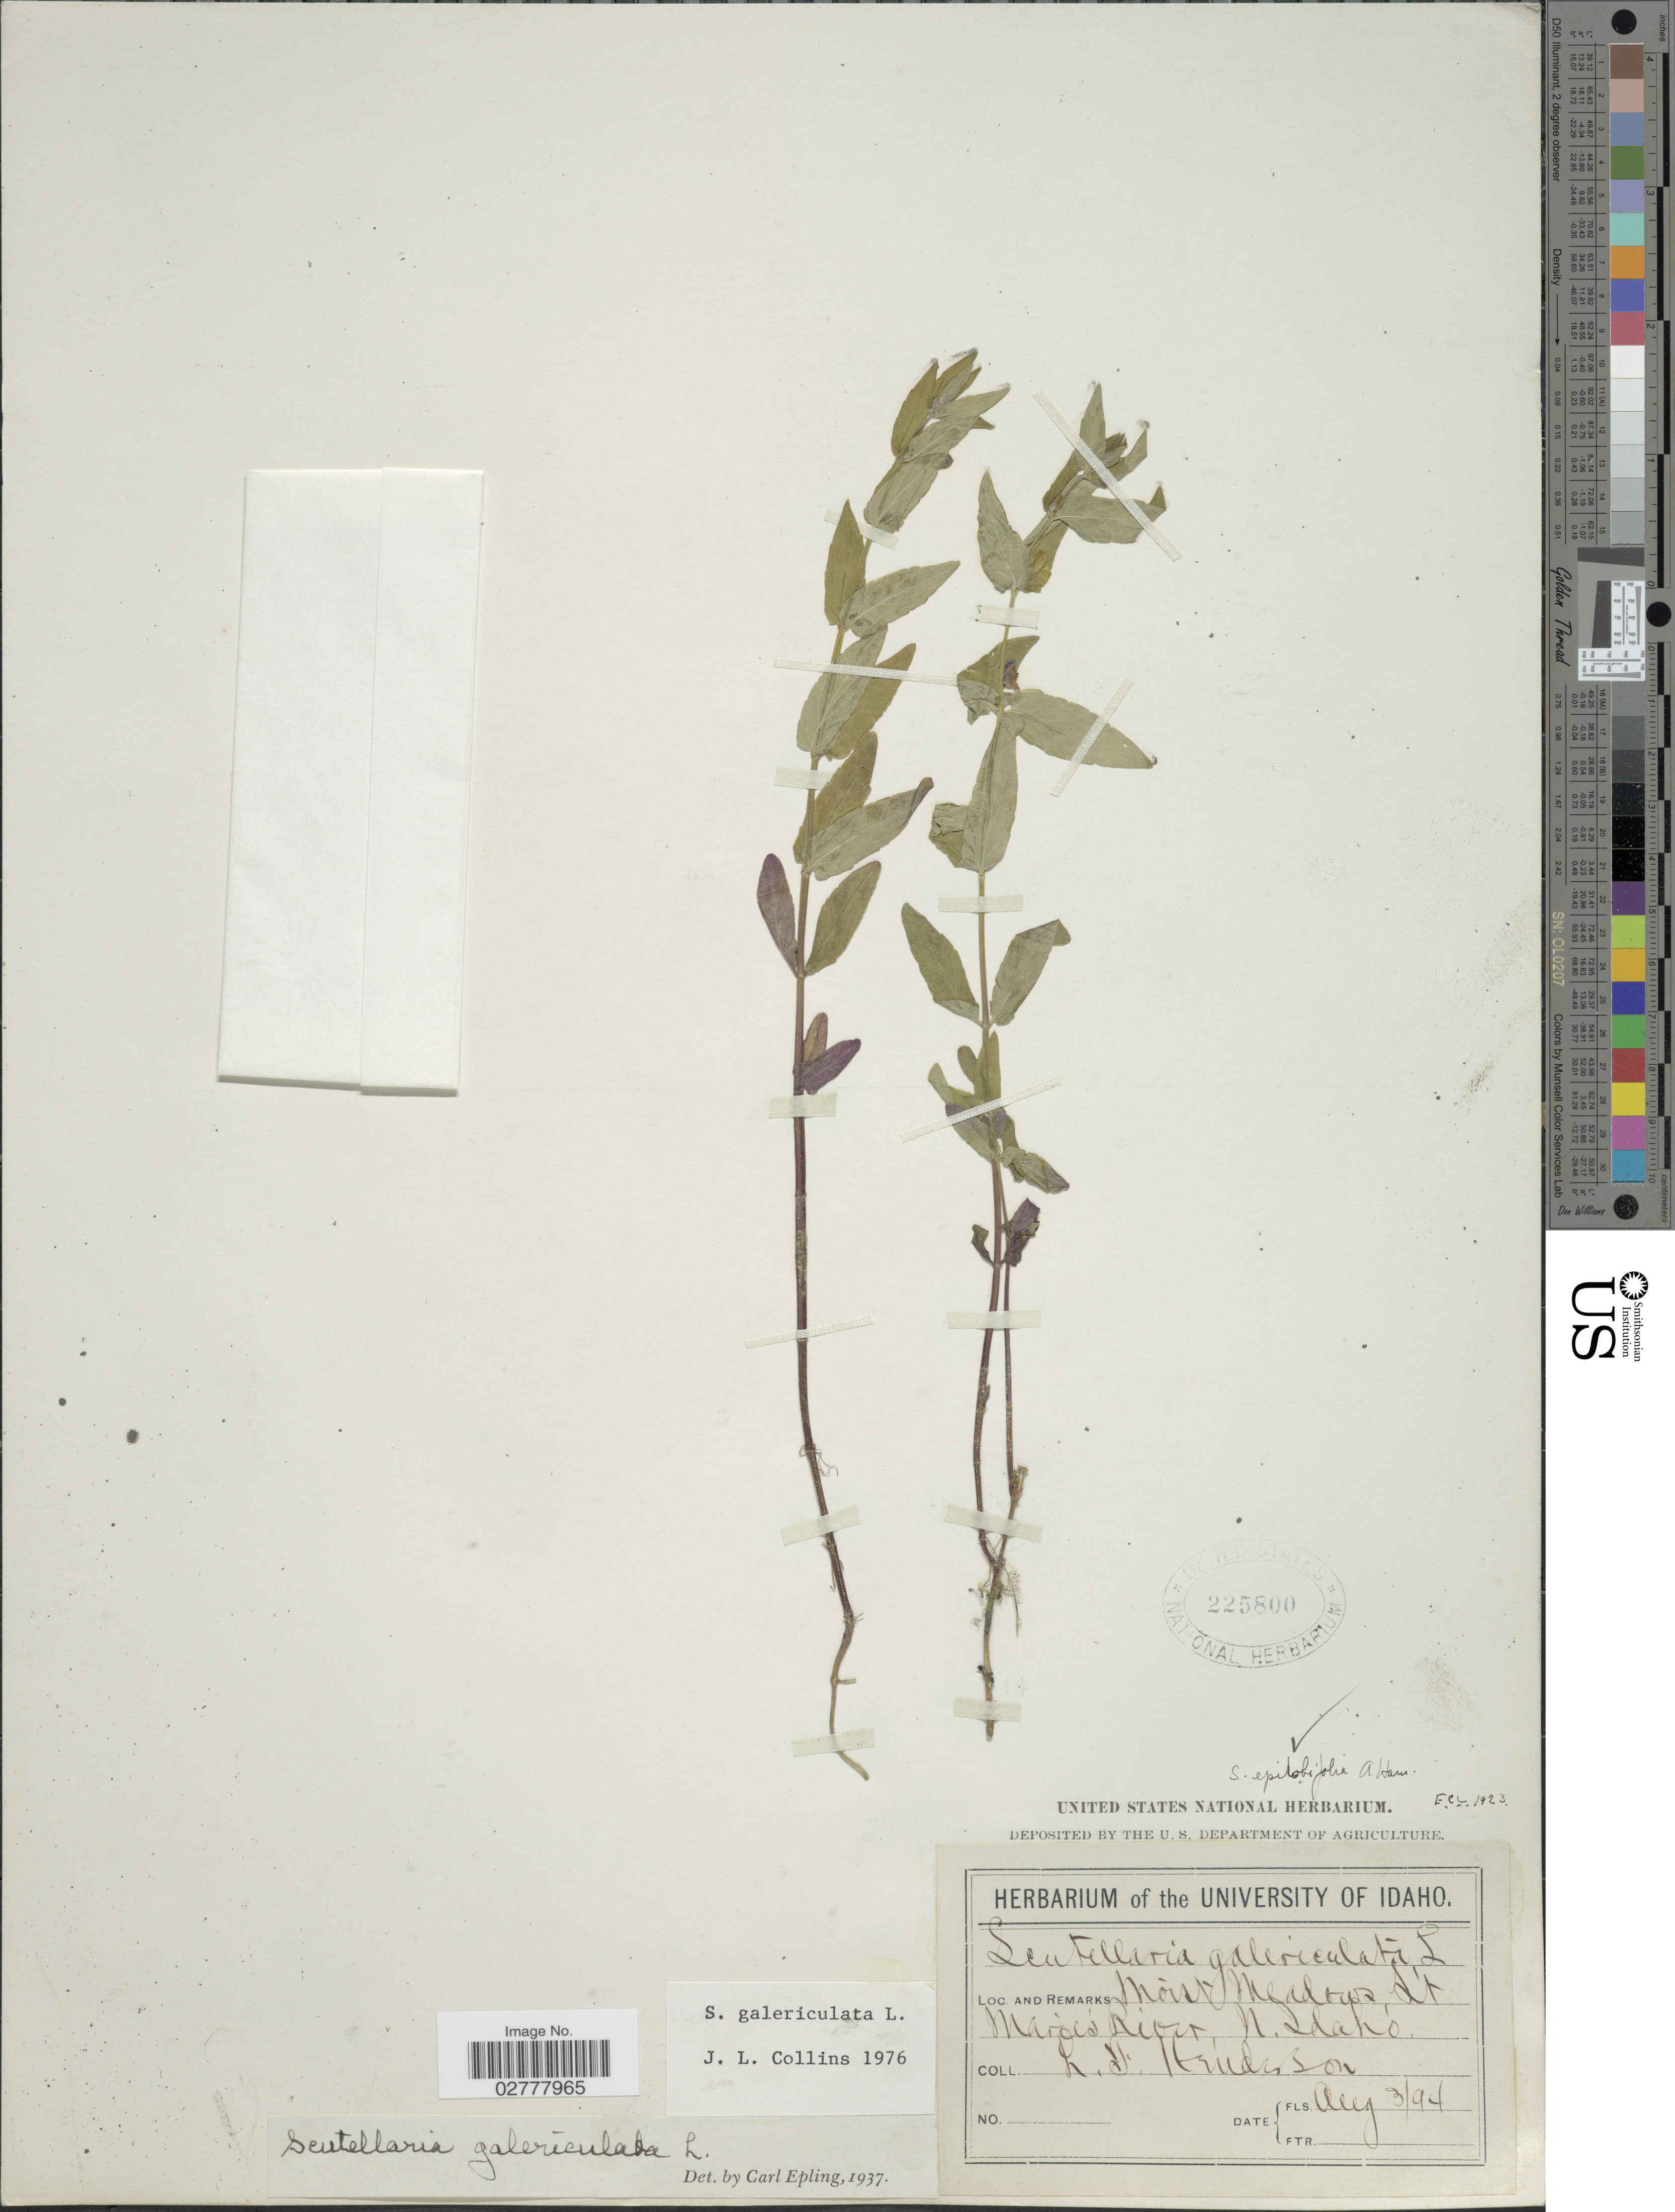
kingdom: Plantae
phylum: Tracheophyta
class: Magnoliopsida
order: Lamiales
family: Lamiaceae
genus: Scutellaria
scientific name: Scutellaria galericulata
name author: L.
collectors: L. Henderson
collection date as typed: Transcribed d/m/y: 3/8/94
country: United States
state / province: Idaho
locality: Moist Meadows, St. Marie's River, N. Idaho.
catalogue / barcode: US 225800